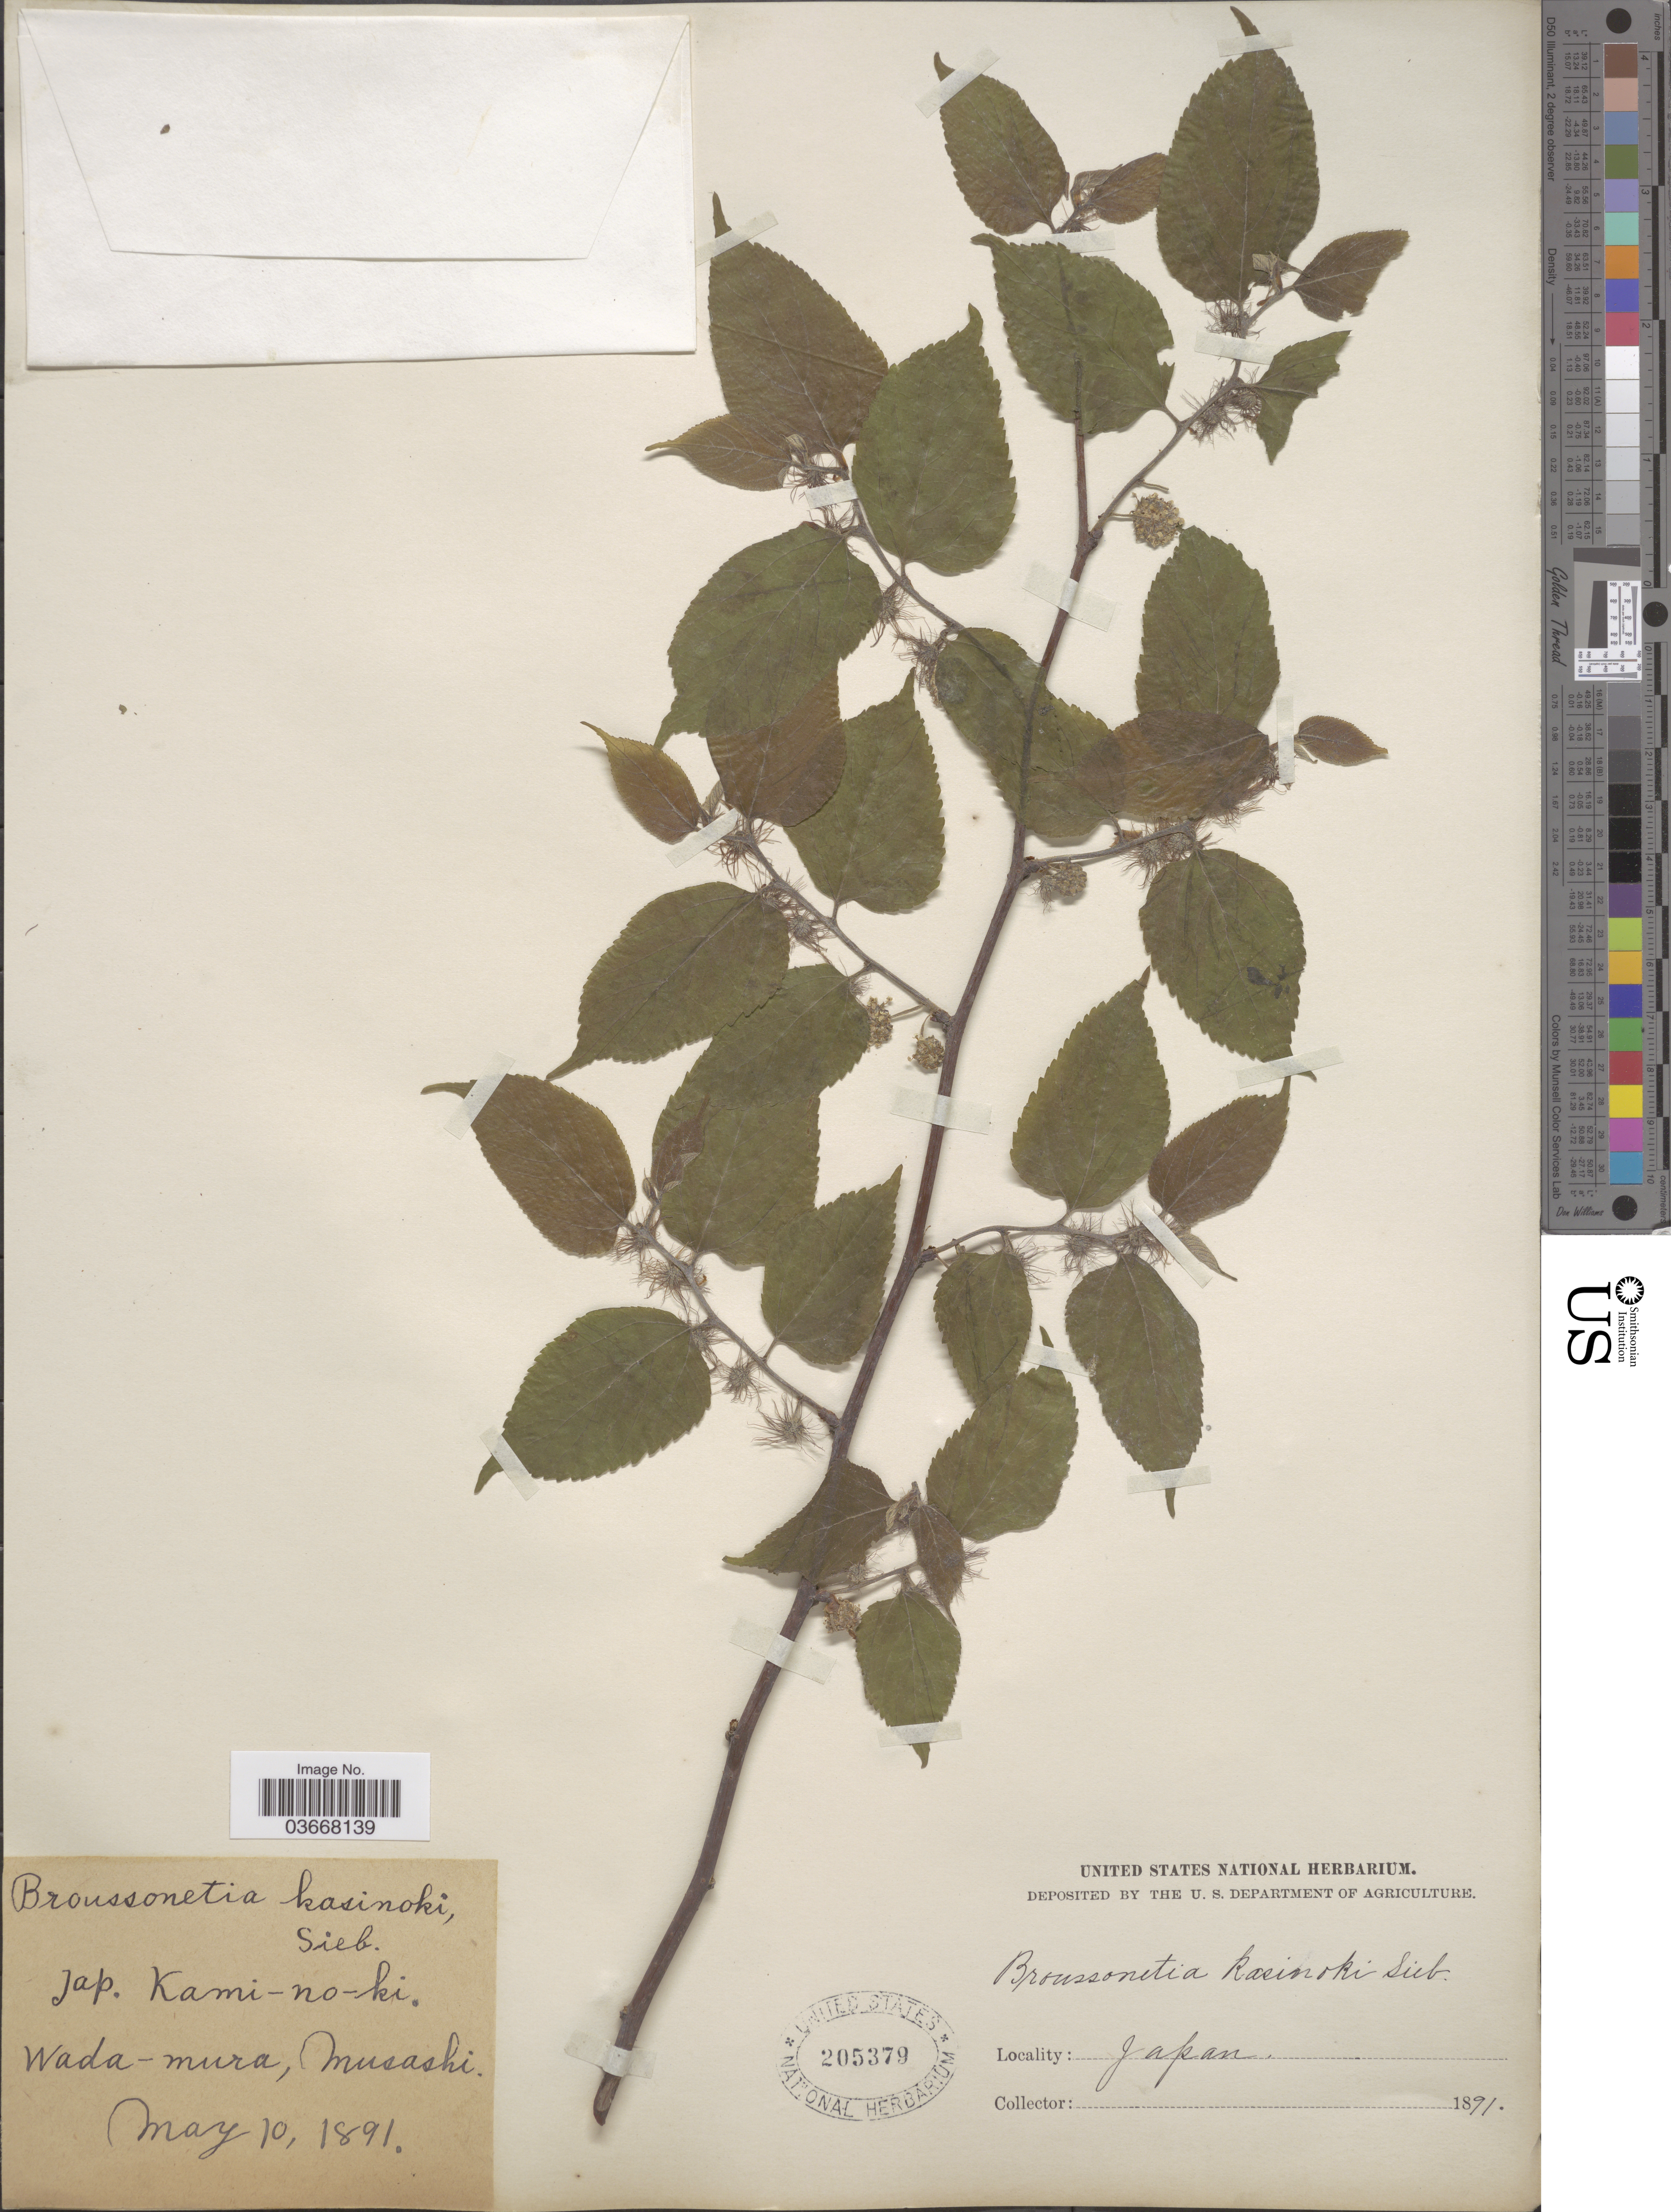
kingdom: Plantae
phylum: Tracheophyta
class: Magnoliopsida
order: Rosales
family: Moraceae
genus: Broussonetia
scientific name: Broussonetia kazinoki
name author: Siebold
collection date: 1891-05-10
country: Japan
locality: Wada-mura, Musashi.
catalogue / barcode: US 205379